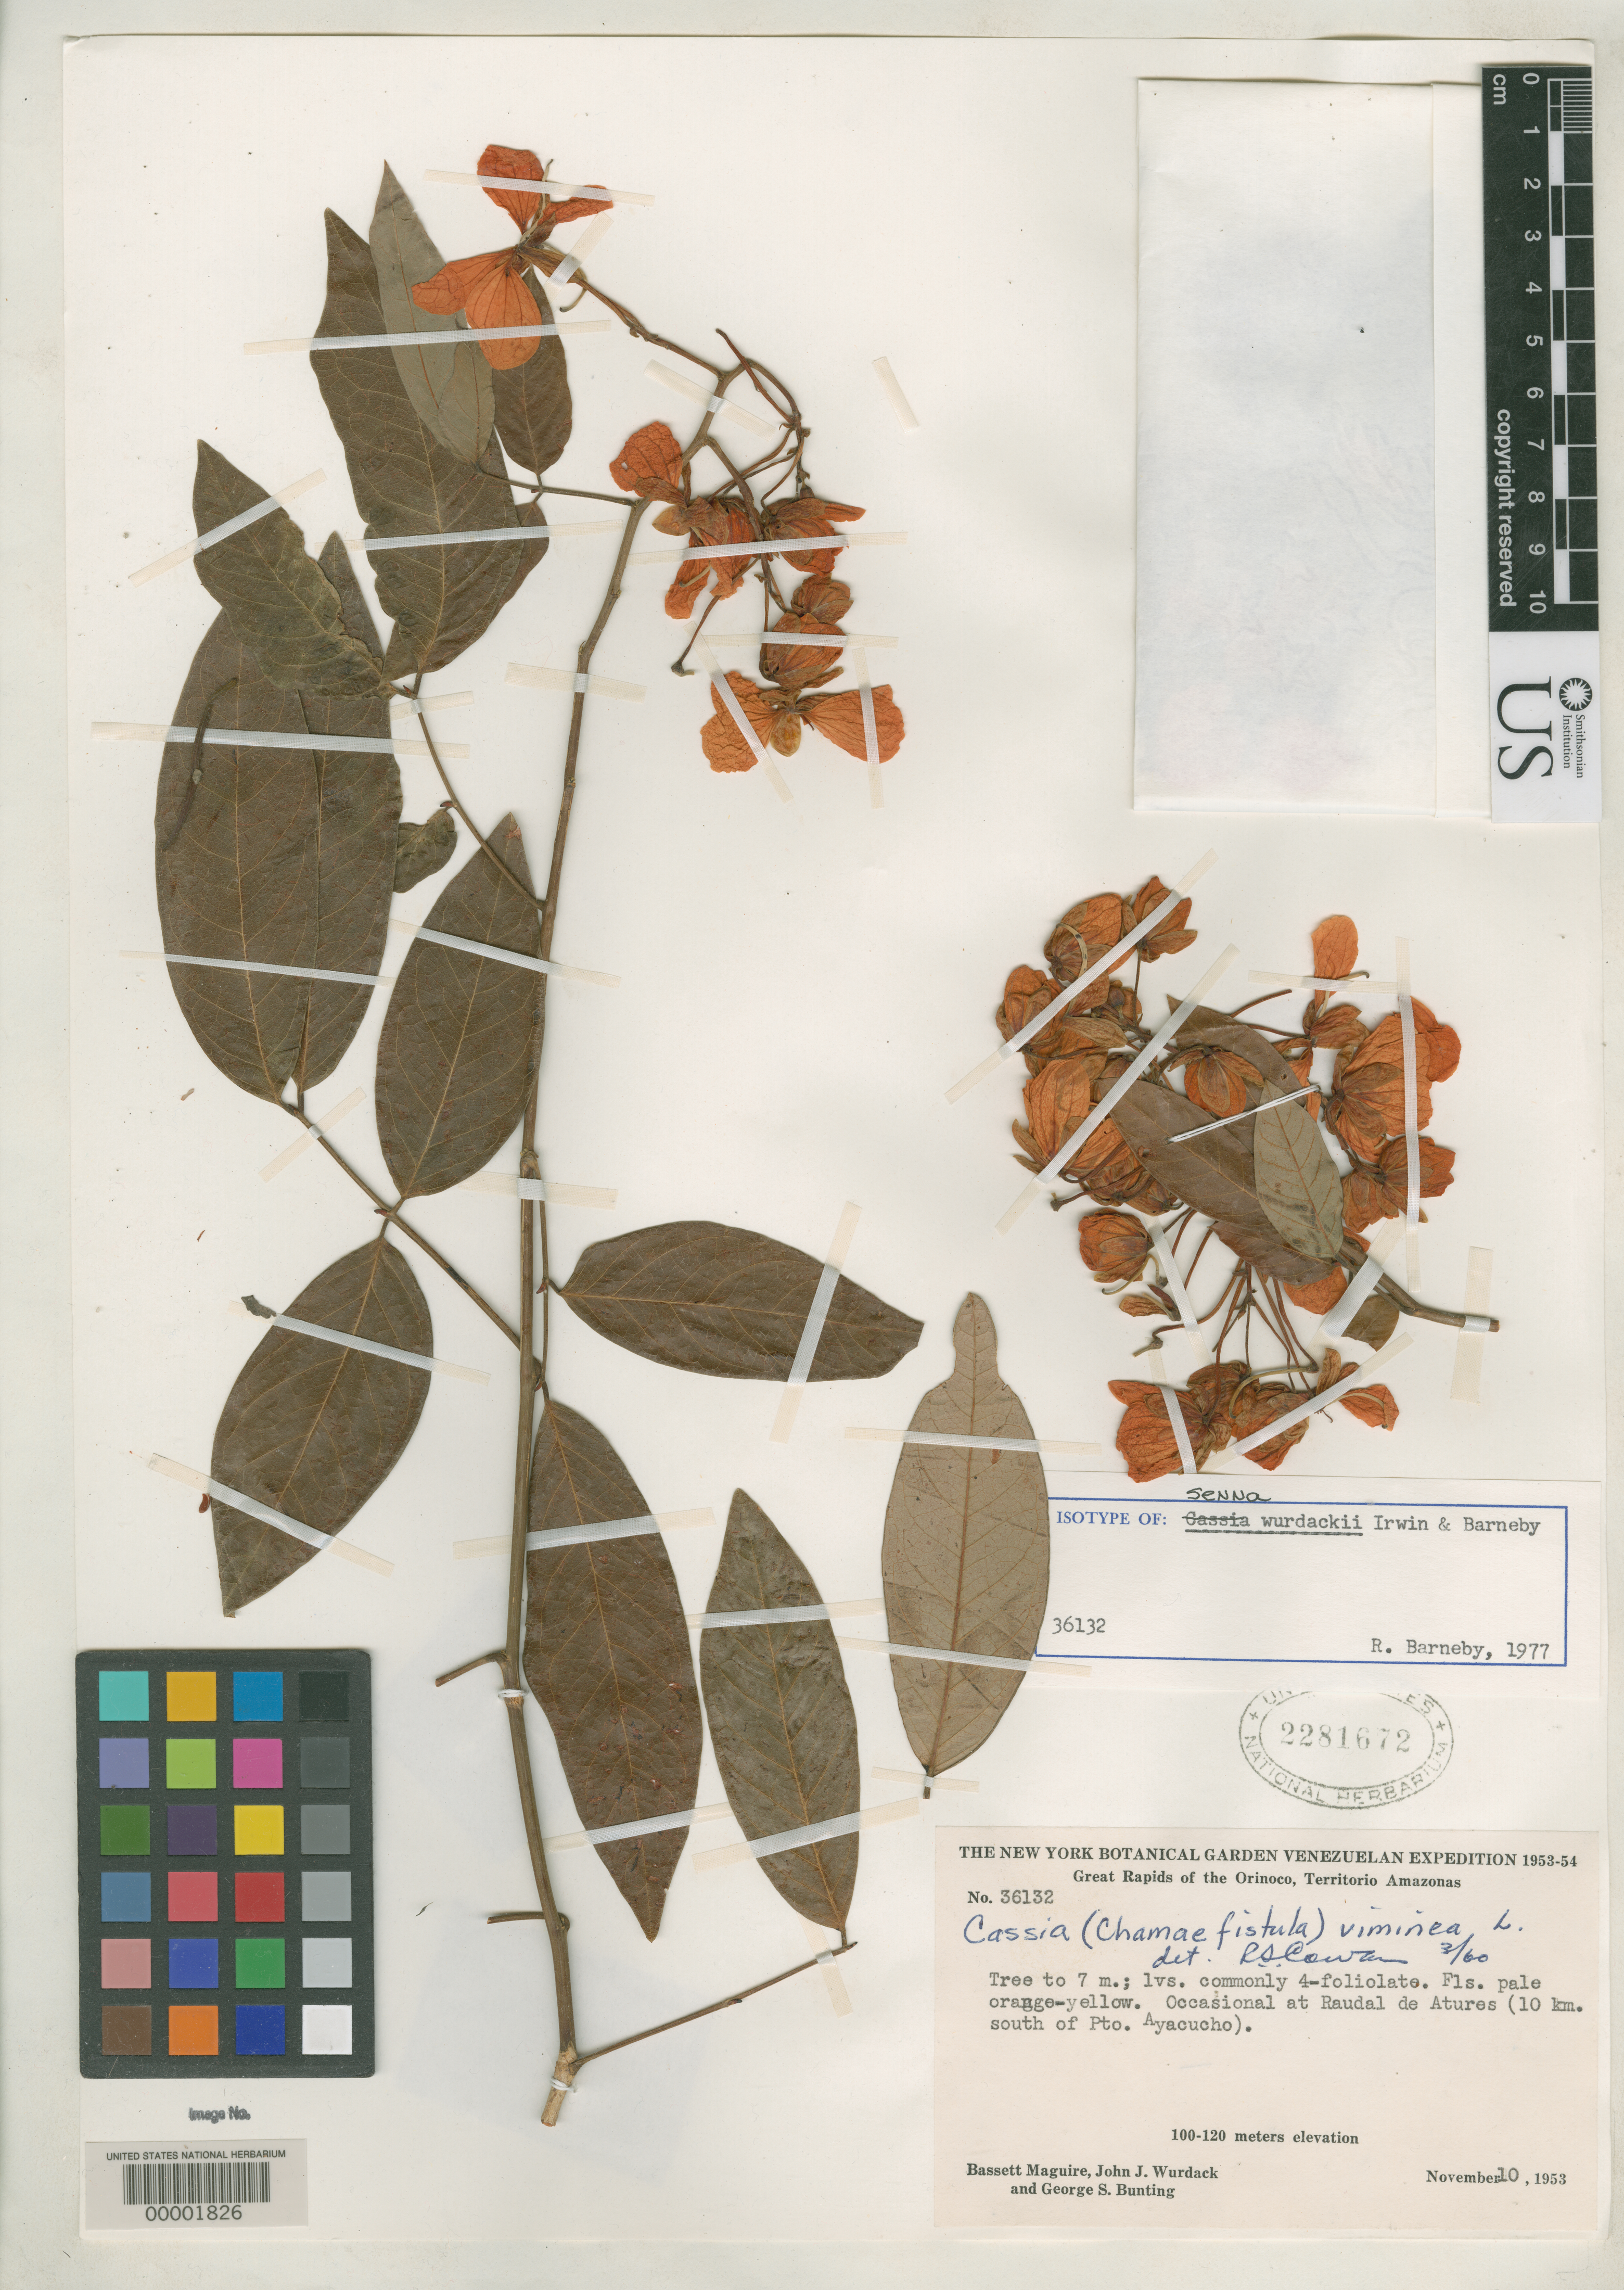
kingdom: Plantae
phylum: Tracheophyta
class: Magnoliopsida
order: Fabales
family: Fabaceae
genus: Senna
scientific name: Senna wurdackii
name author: H.S. Irwin & Barneby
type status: Isotype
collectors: B. Maguire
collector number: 36132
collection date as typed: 10 Nov 1953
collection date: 1953-11-10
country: Venezuela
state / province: Amazonas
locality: Great rapids of the Orinoco, S of Pto. Ayacucho.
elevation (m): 100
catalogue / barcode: US 2281672